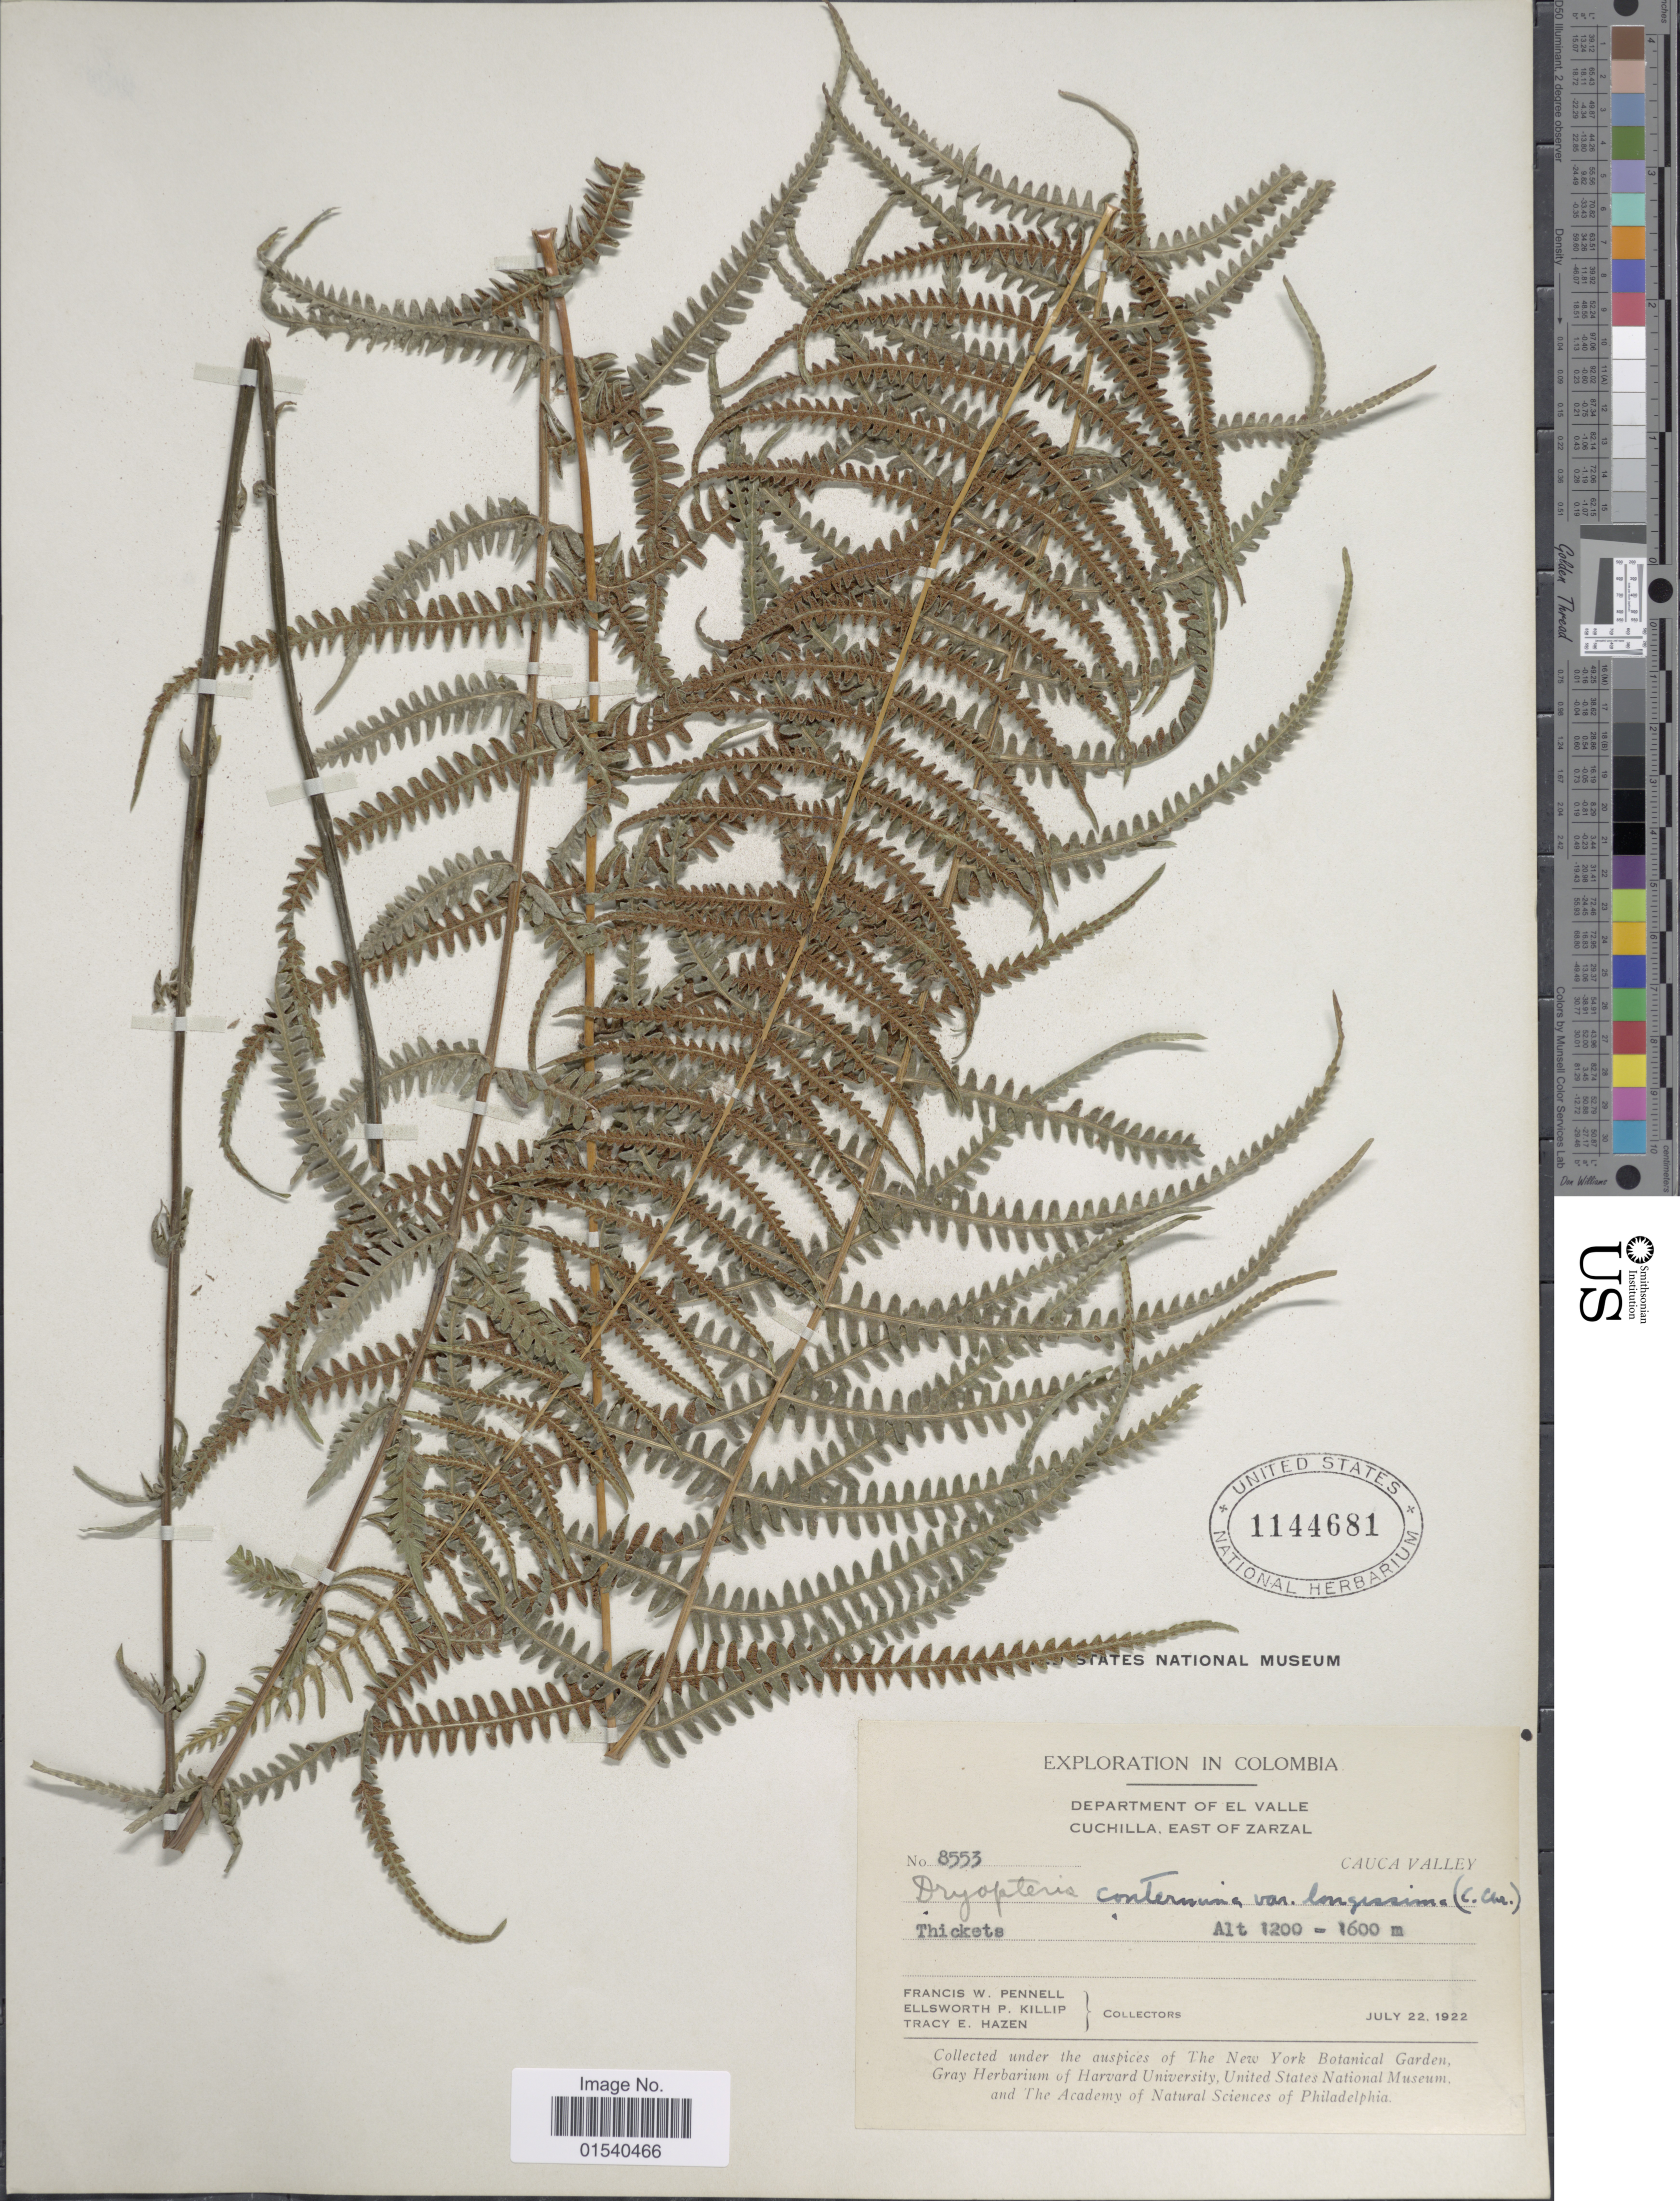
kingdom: Plantae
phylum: Tracheophyta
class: Polypodiopsida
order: Polypodiales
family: Thelypteridaceae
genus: Amauropelta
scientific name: Amauropelta opposita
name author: (Vahl) Pic. Serm.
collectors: F. W. Pennell, E. P. Killip & T. E. Hazen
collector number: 8553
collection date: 1922-07-22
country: Colombia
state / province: Cauca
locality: Department of El Valle Cuchilla, East of Zarzal, Cauca Valley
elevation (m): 1200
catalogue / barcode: US 1144681